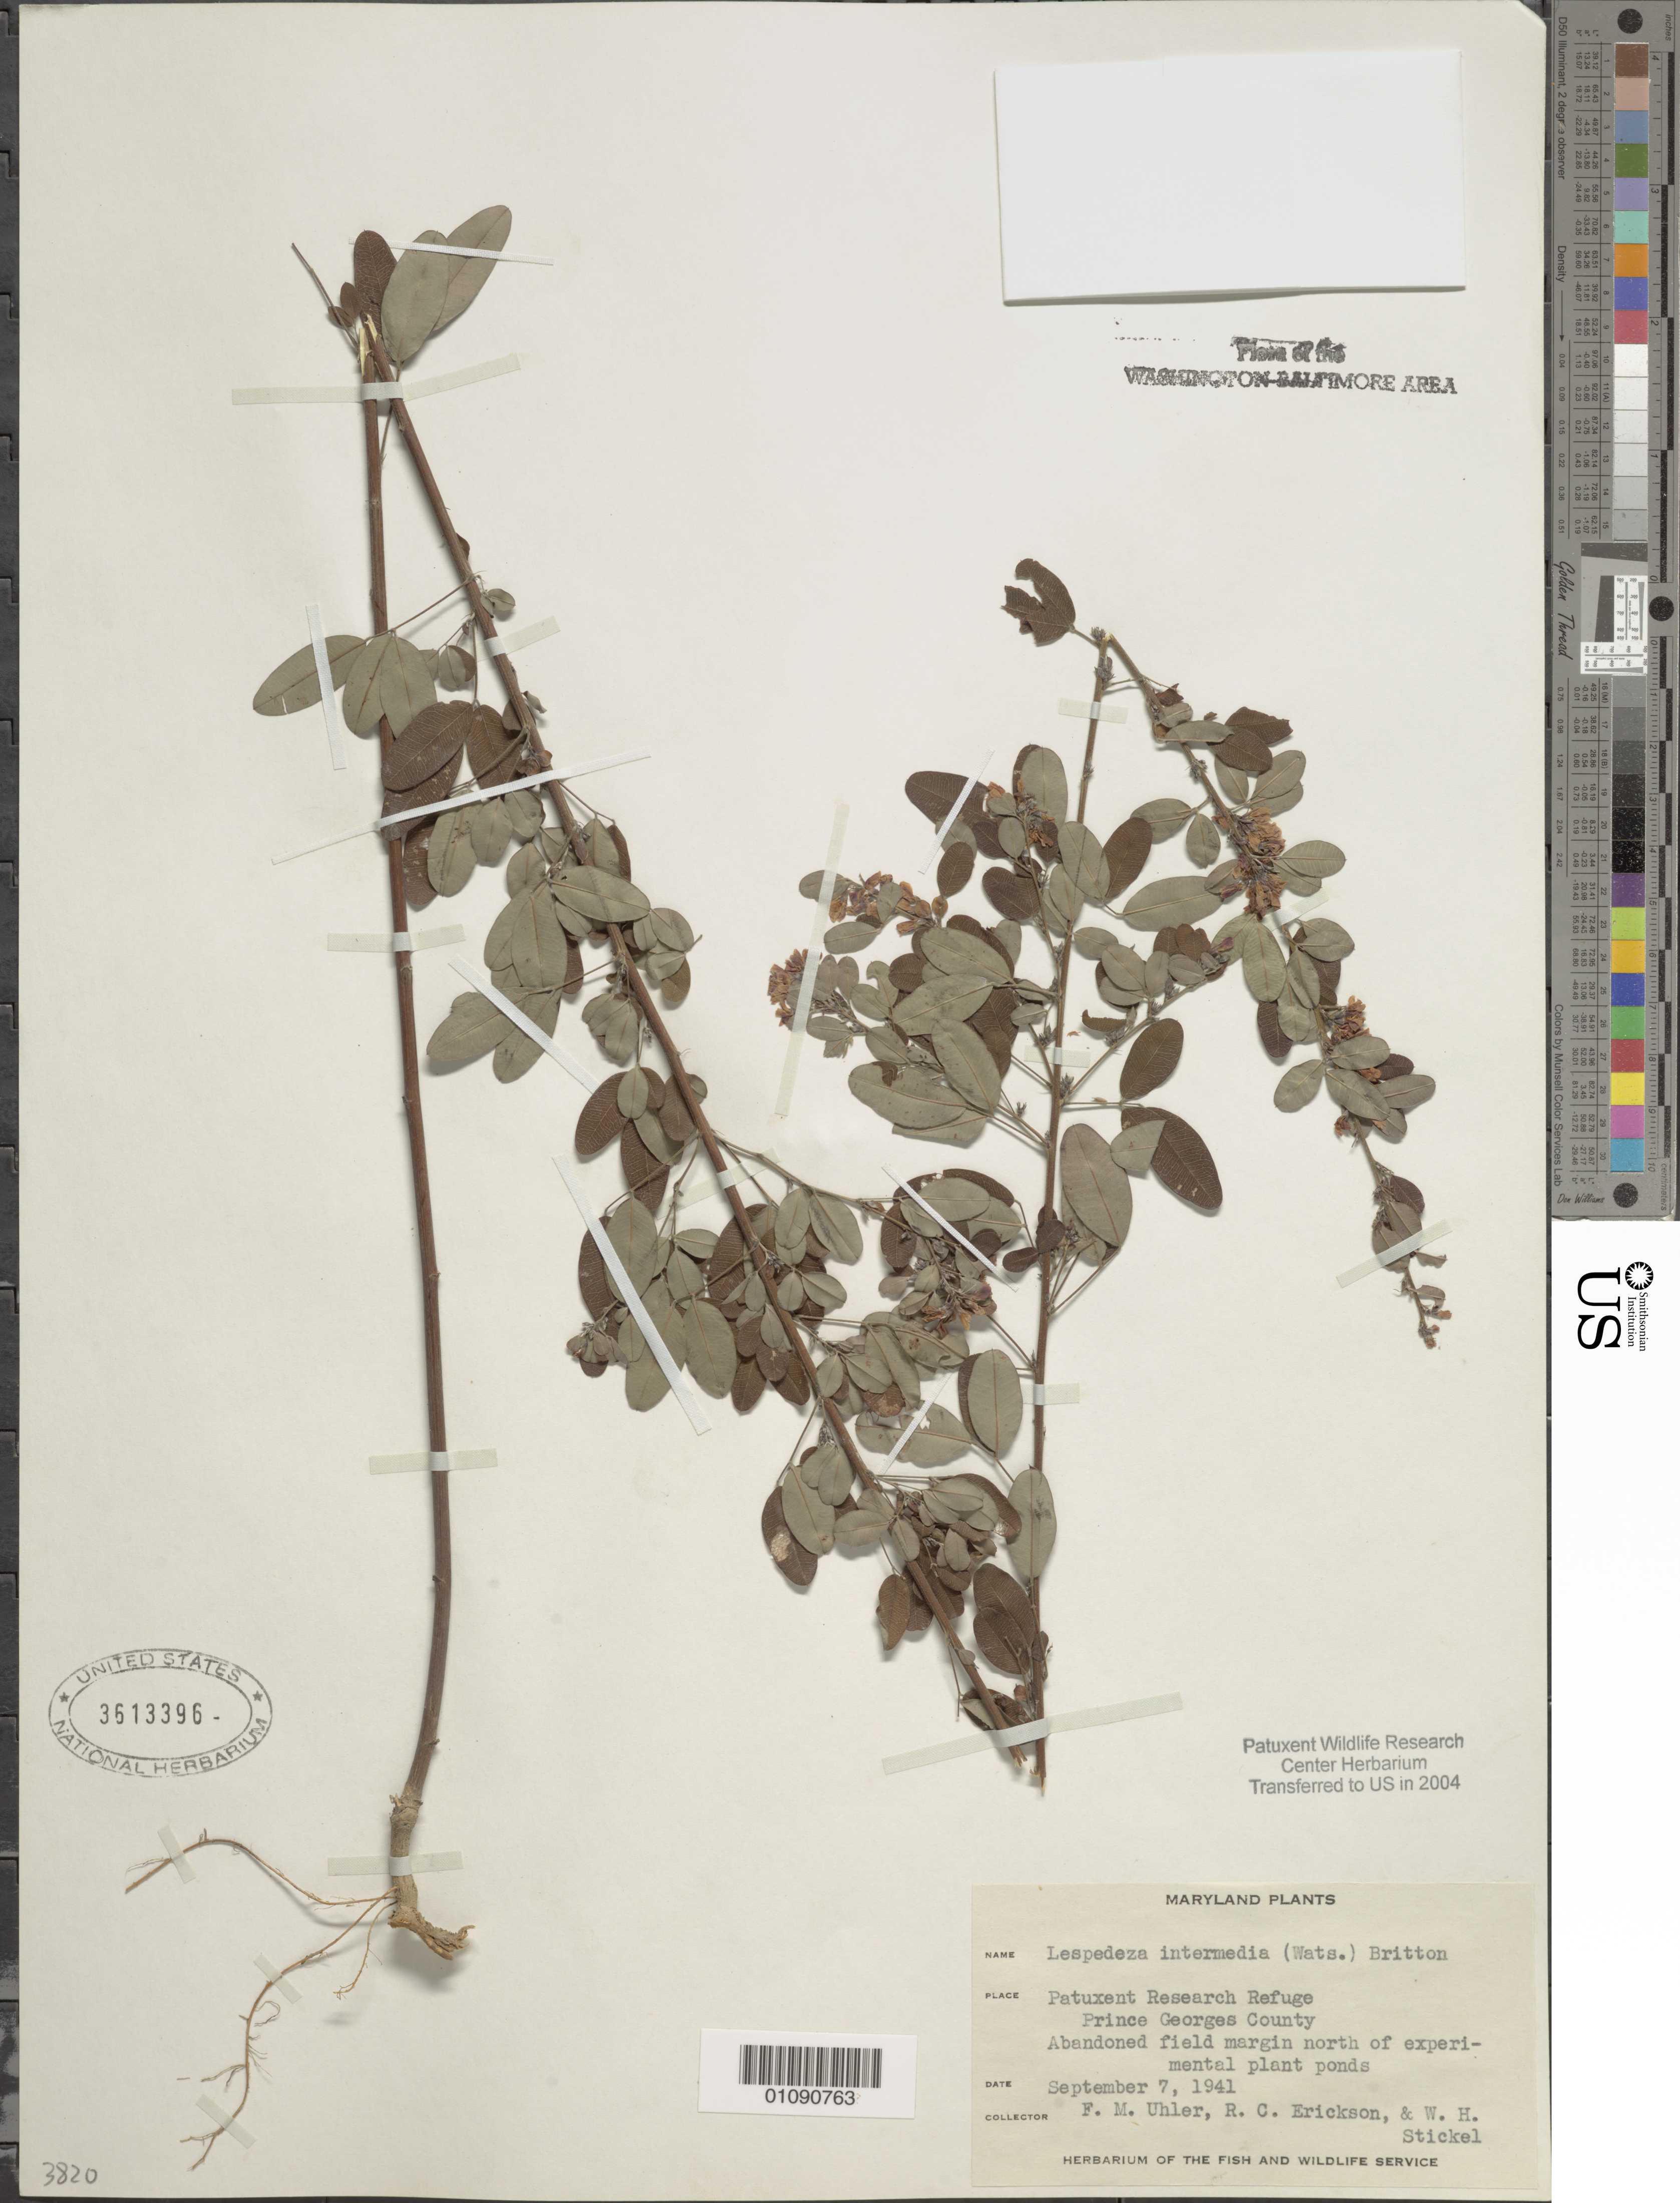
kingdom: Plantae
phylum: Tracheophyta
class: Magnoliopsida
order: Fabales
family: Fabaceae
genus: Lespedeza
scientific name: Lespedeza intermedia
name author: (S. Watson) Britton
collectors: F. M. Uhler, R. Erickson & W. Stickel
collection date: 1941-09-07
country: United States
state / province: Maryland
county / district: Prince George's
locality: Patuxent Wildlife Refuge, N. of experimental plant ponds.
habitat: Abandoned field margin.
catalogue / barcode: US 3613396